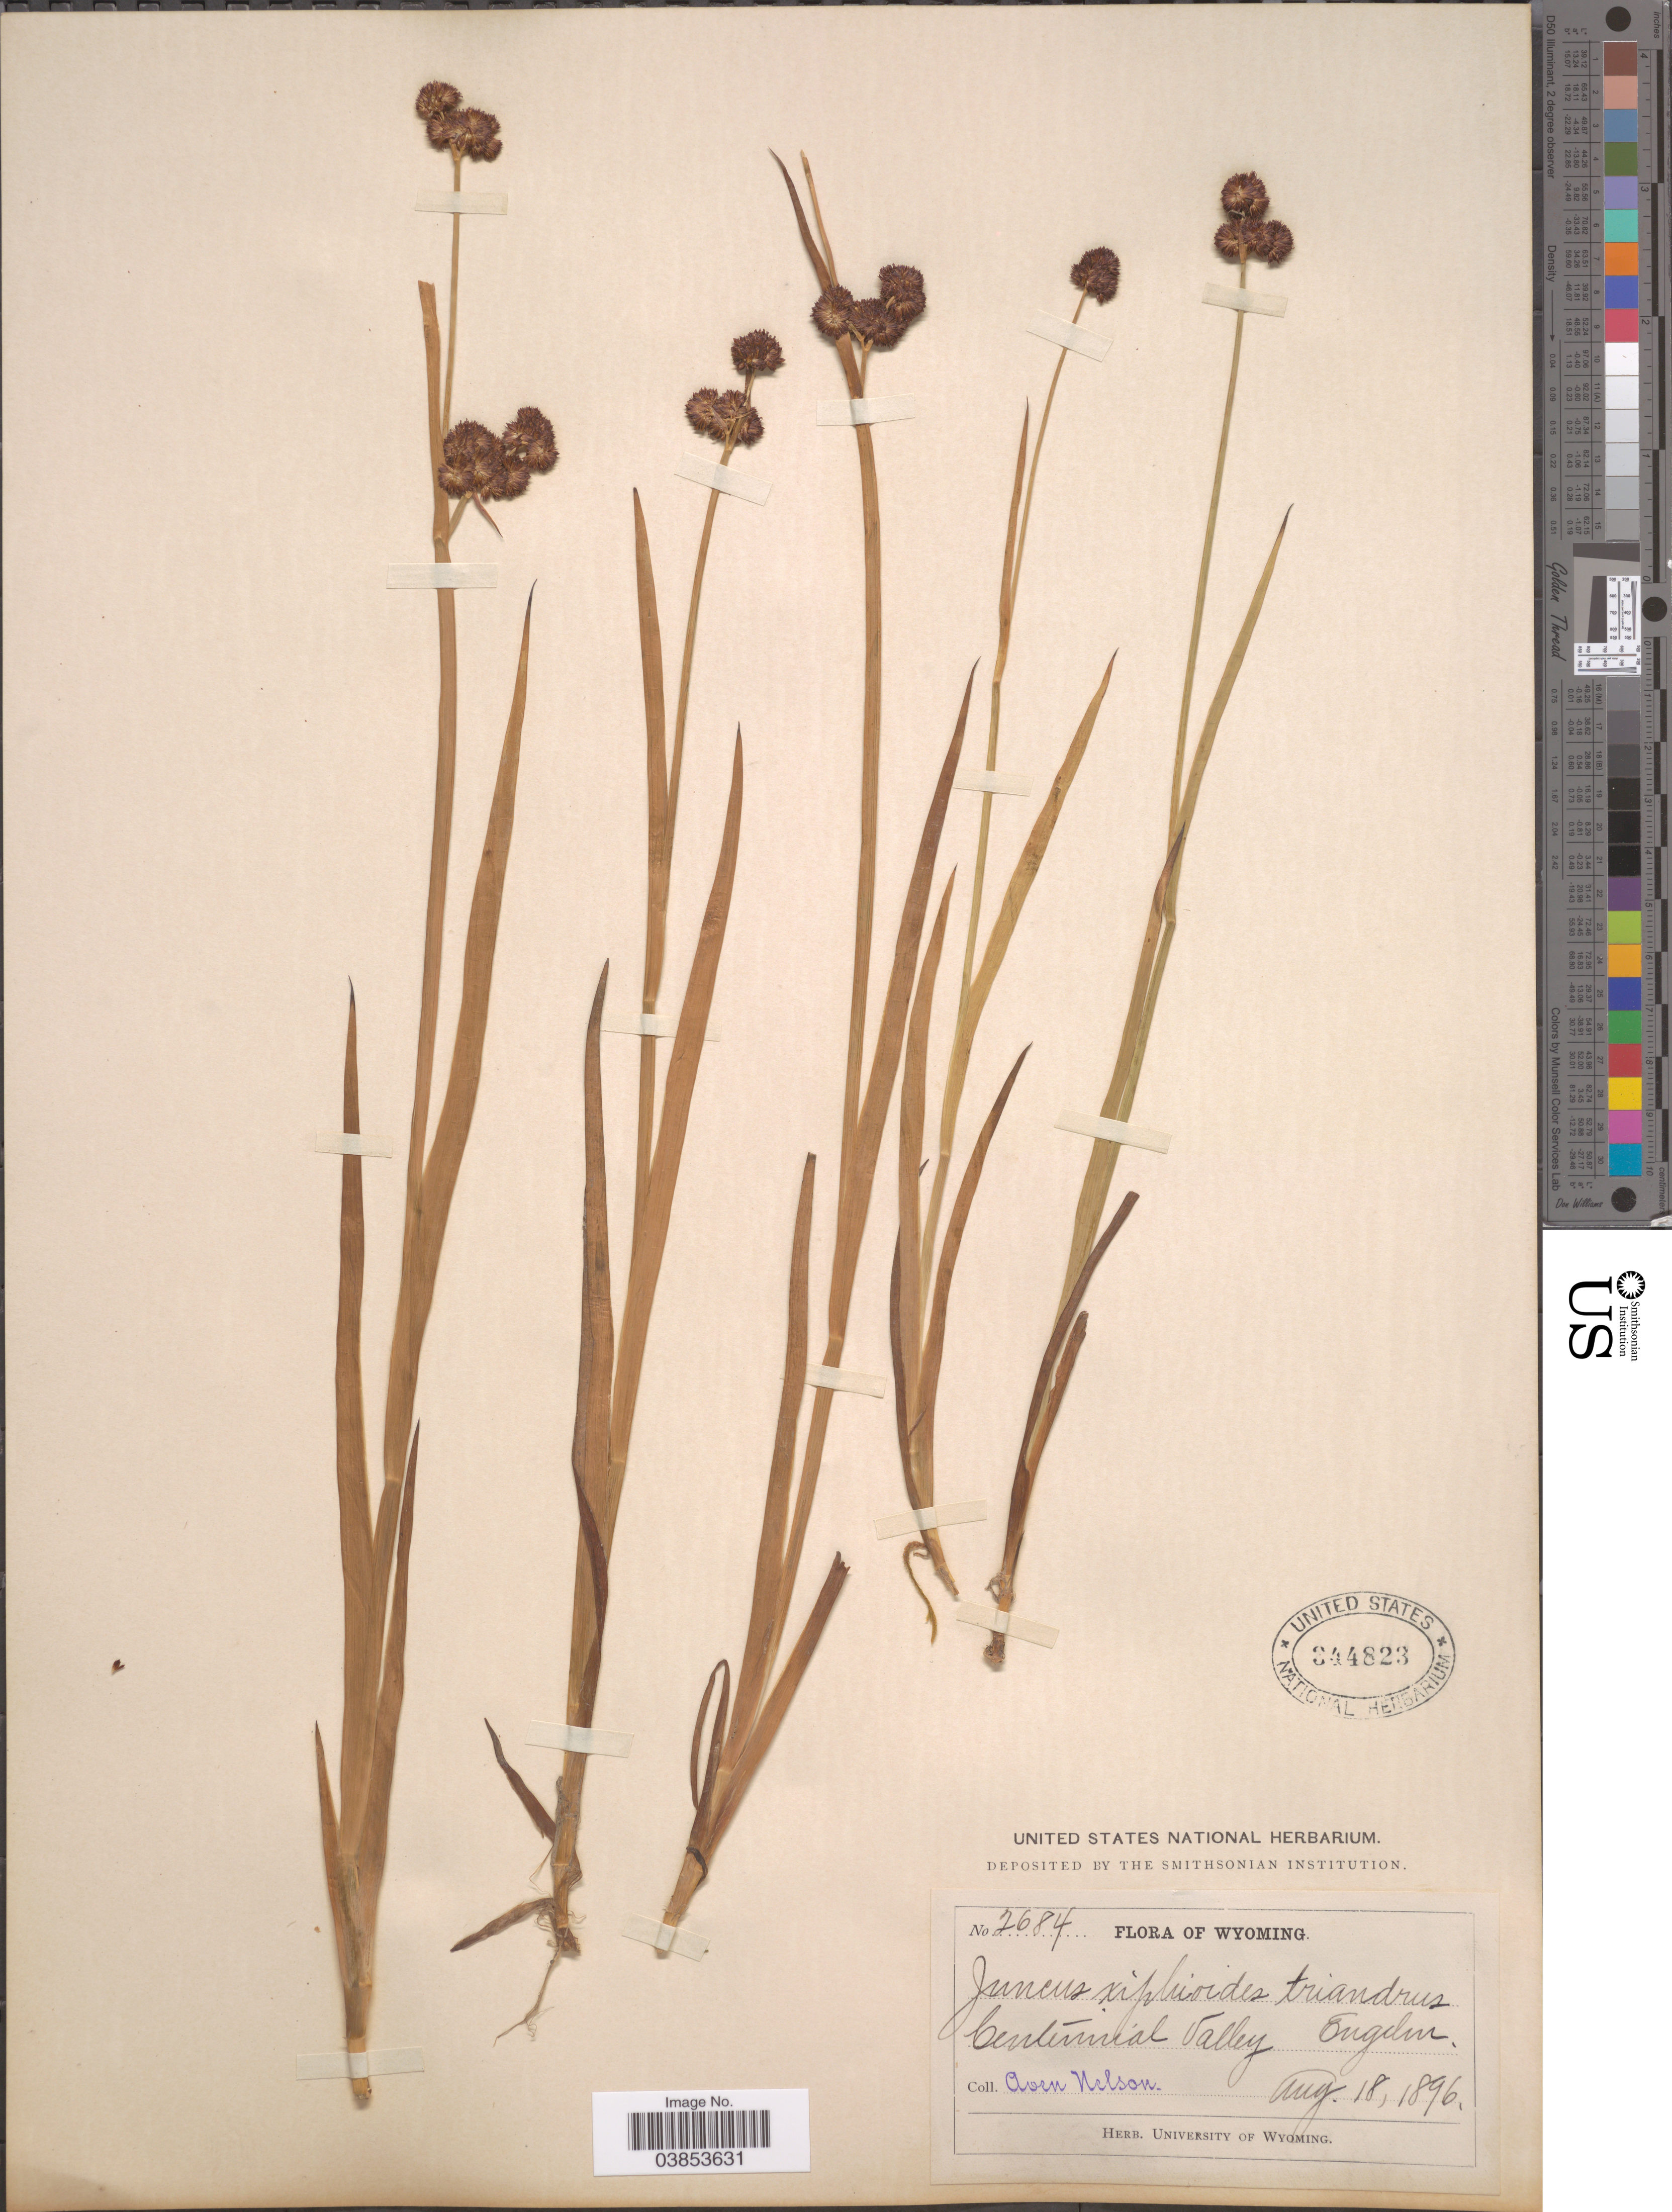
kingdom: Plantae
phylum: Tracheophyta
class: Liliopsida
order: Poales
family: Juncaceae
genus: Juncus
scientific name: Juncus ensifolius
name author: Wikstr.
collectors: A. Nelson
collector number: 2684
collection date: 1896-08-18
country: United States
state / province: Wyoming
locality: Centennial Valley.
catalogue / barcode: US 344823